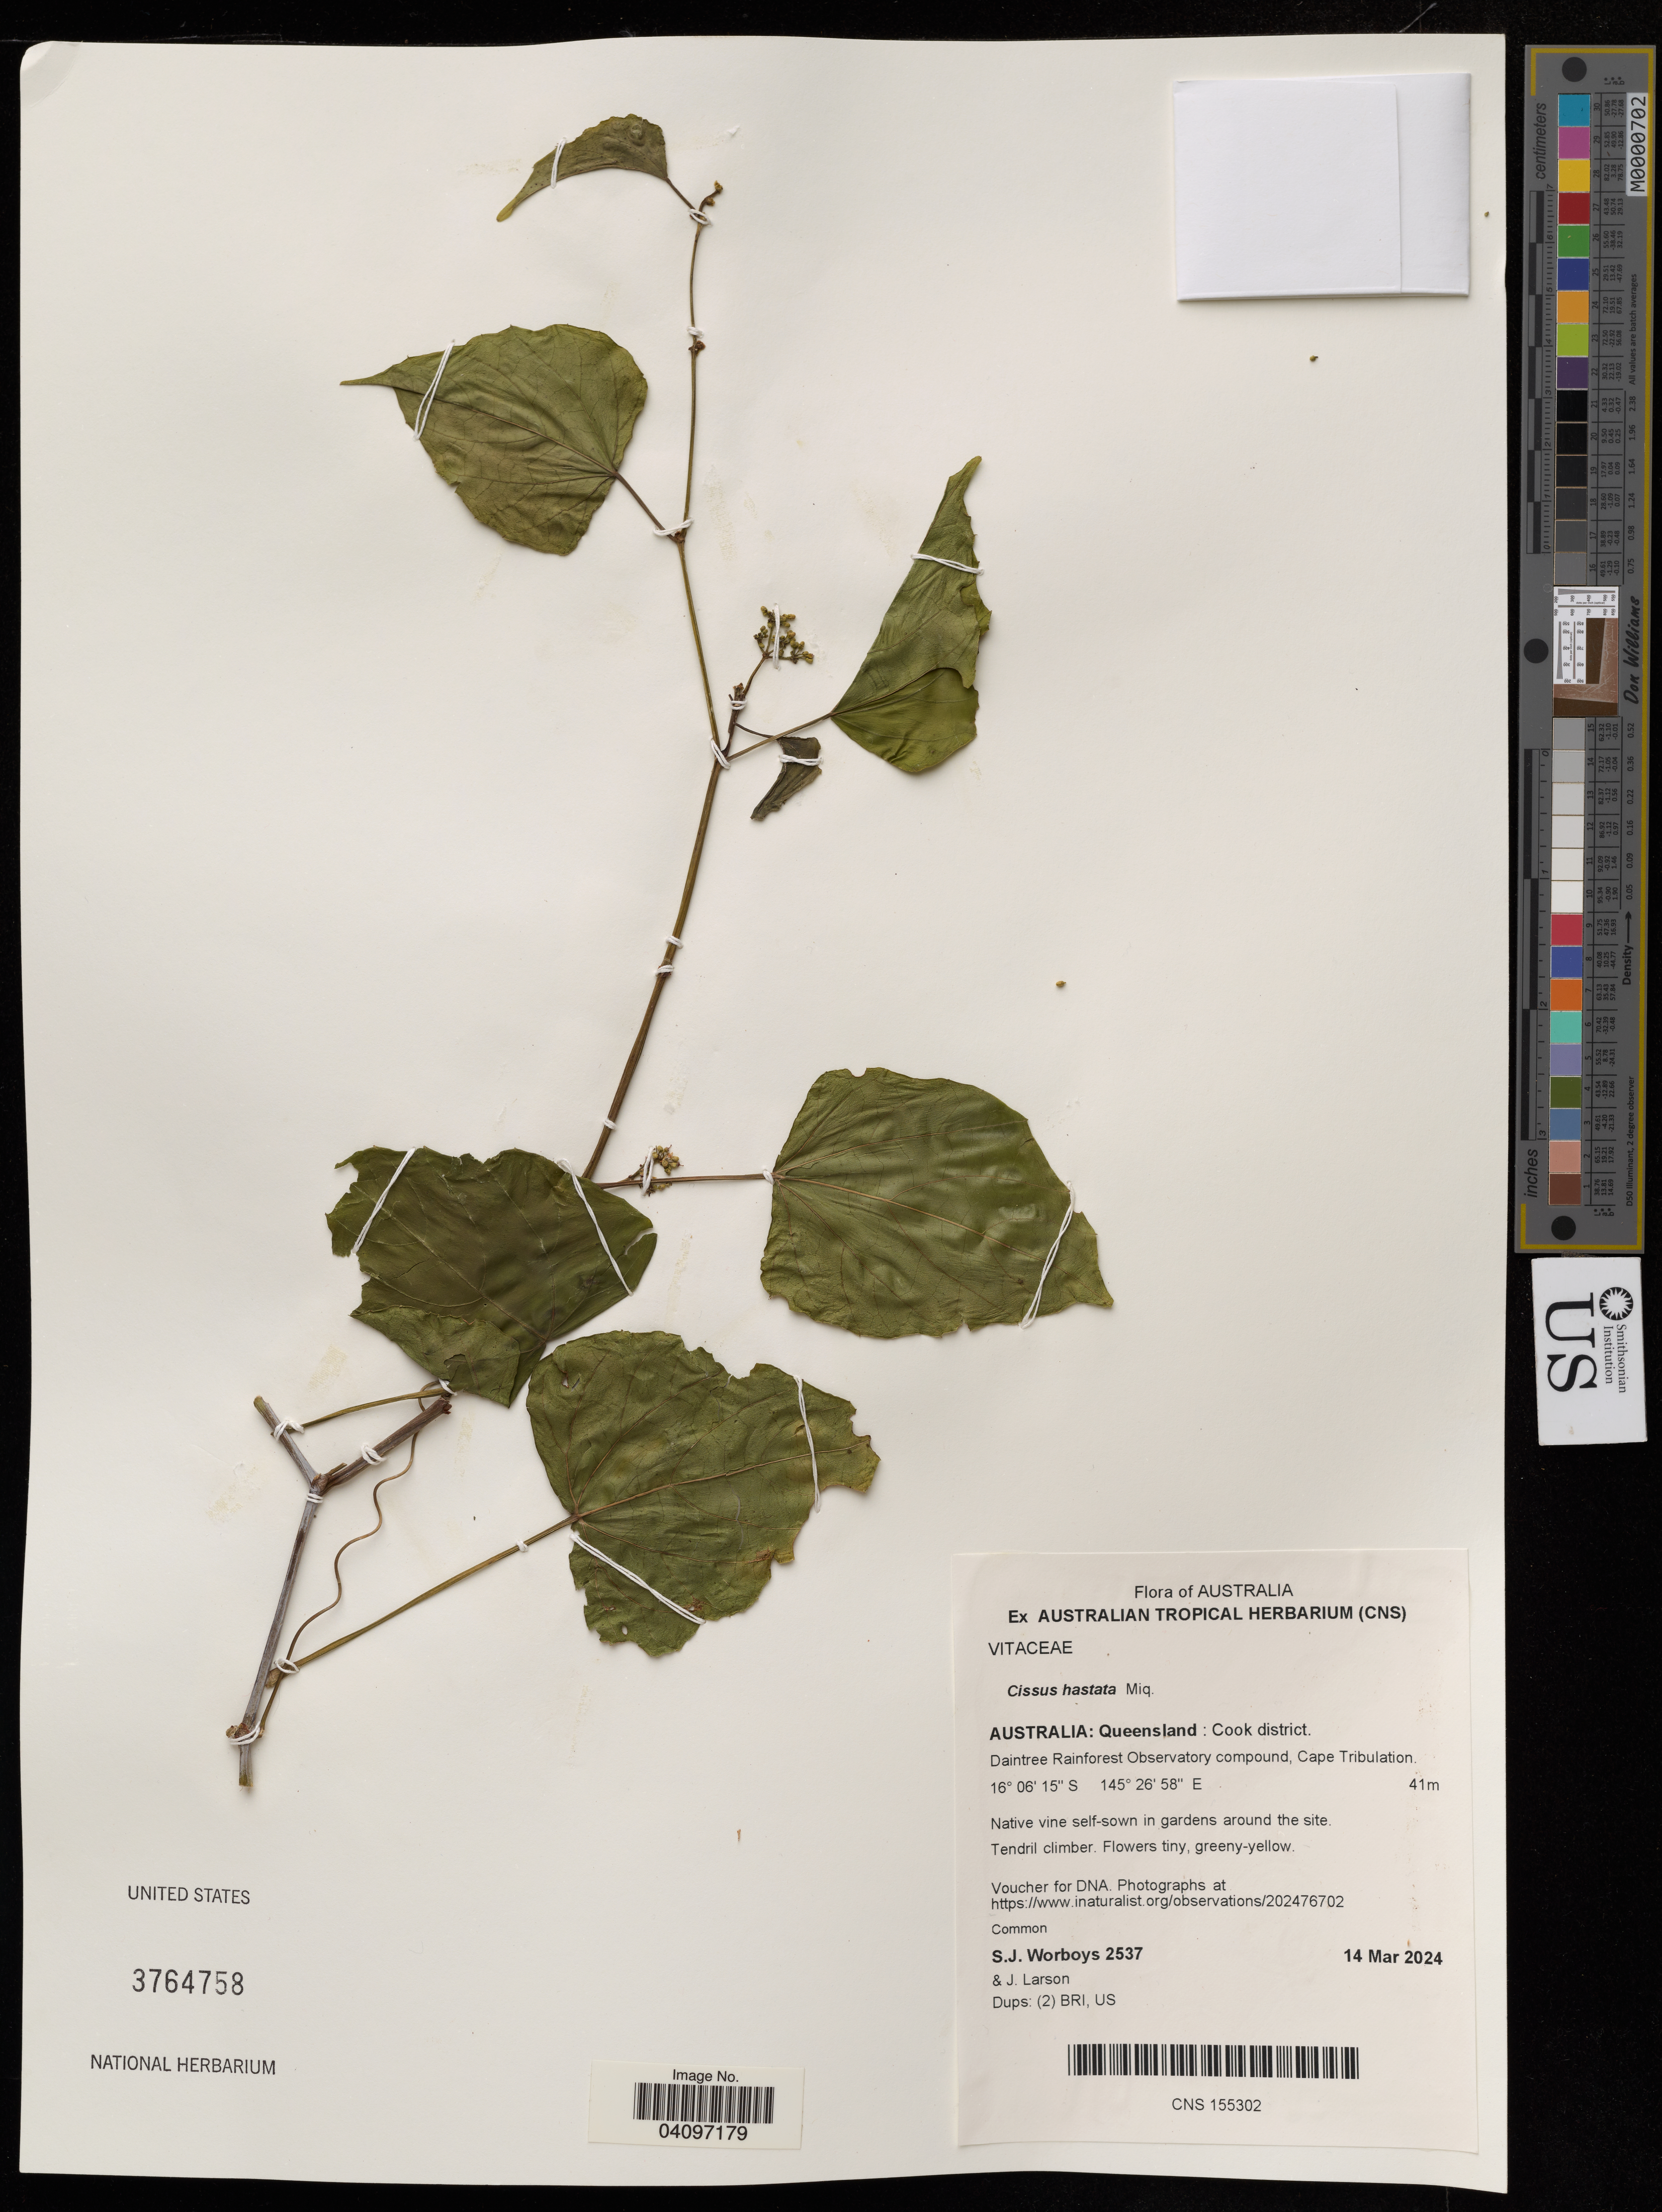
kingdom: Plantae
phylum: Tracheophyta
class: Magnoliopsida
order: Vitales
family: Vitaceae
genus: Cissus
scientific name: Cissus hastata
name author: Miq.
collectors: S. Worboys & J. Larson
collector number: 2537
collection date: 2024-03-14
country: Australia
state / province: Queensland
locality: Australia: Queensland: Cook District. Daintree Rainforest Observatory compound, Cape Tribulation.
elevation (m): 41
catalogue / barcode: US 3764758